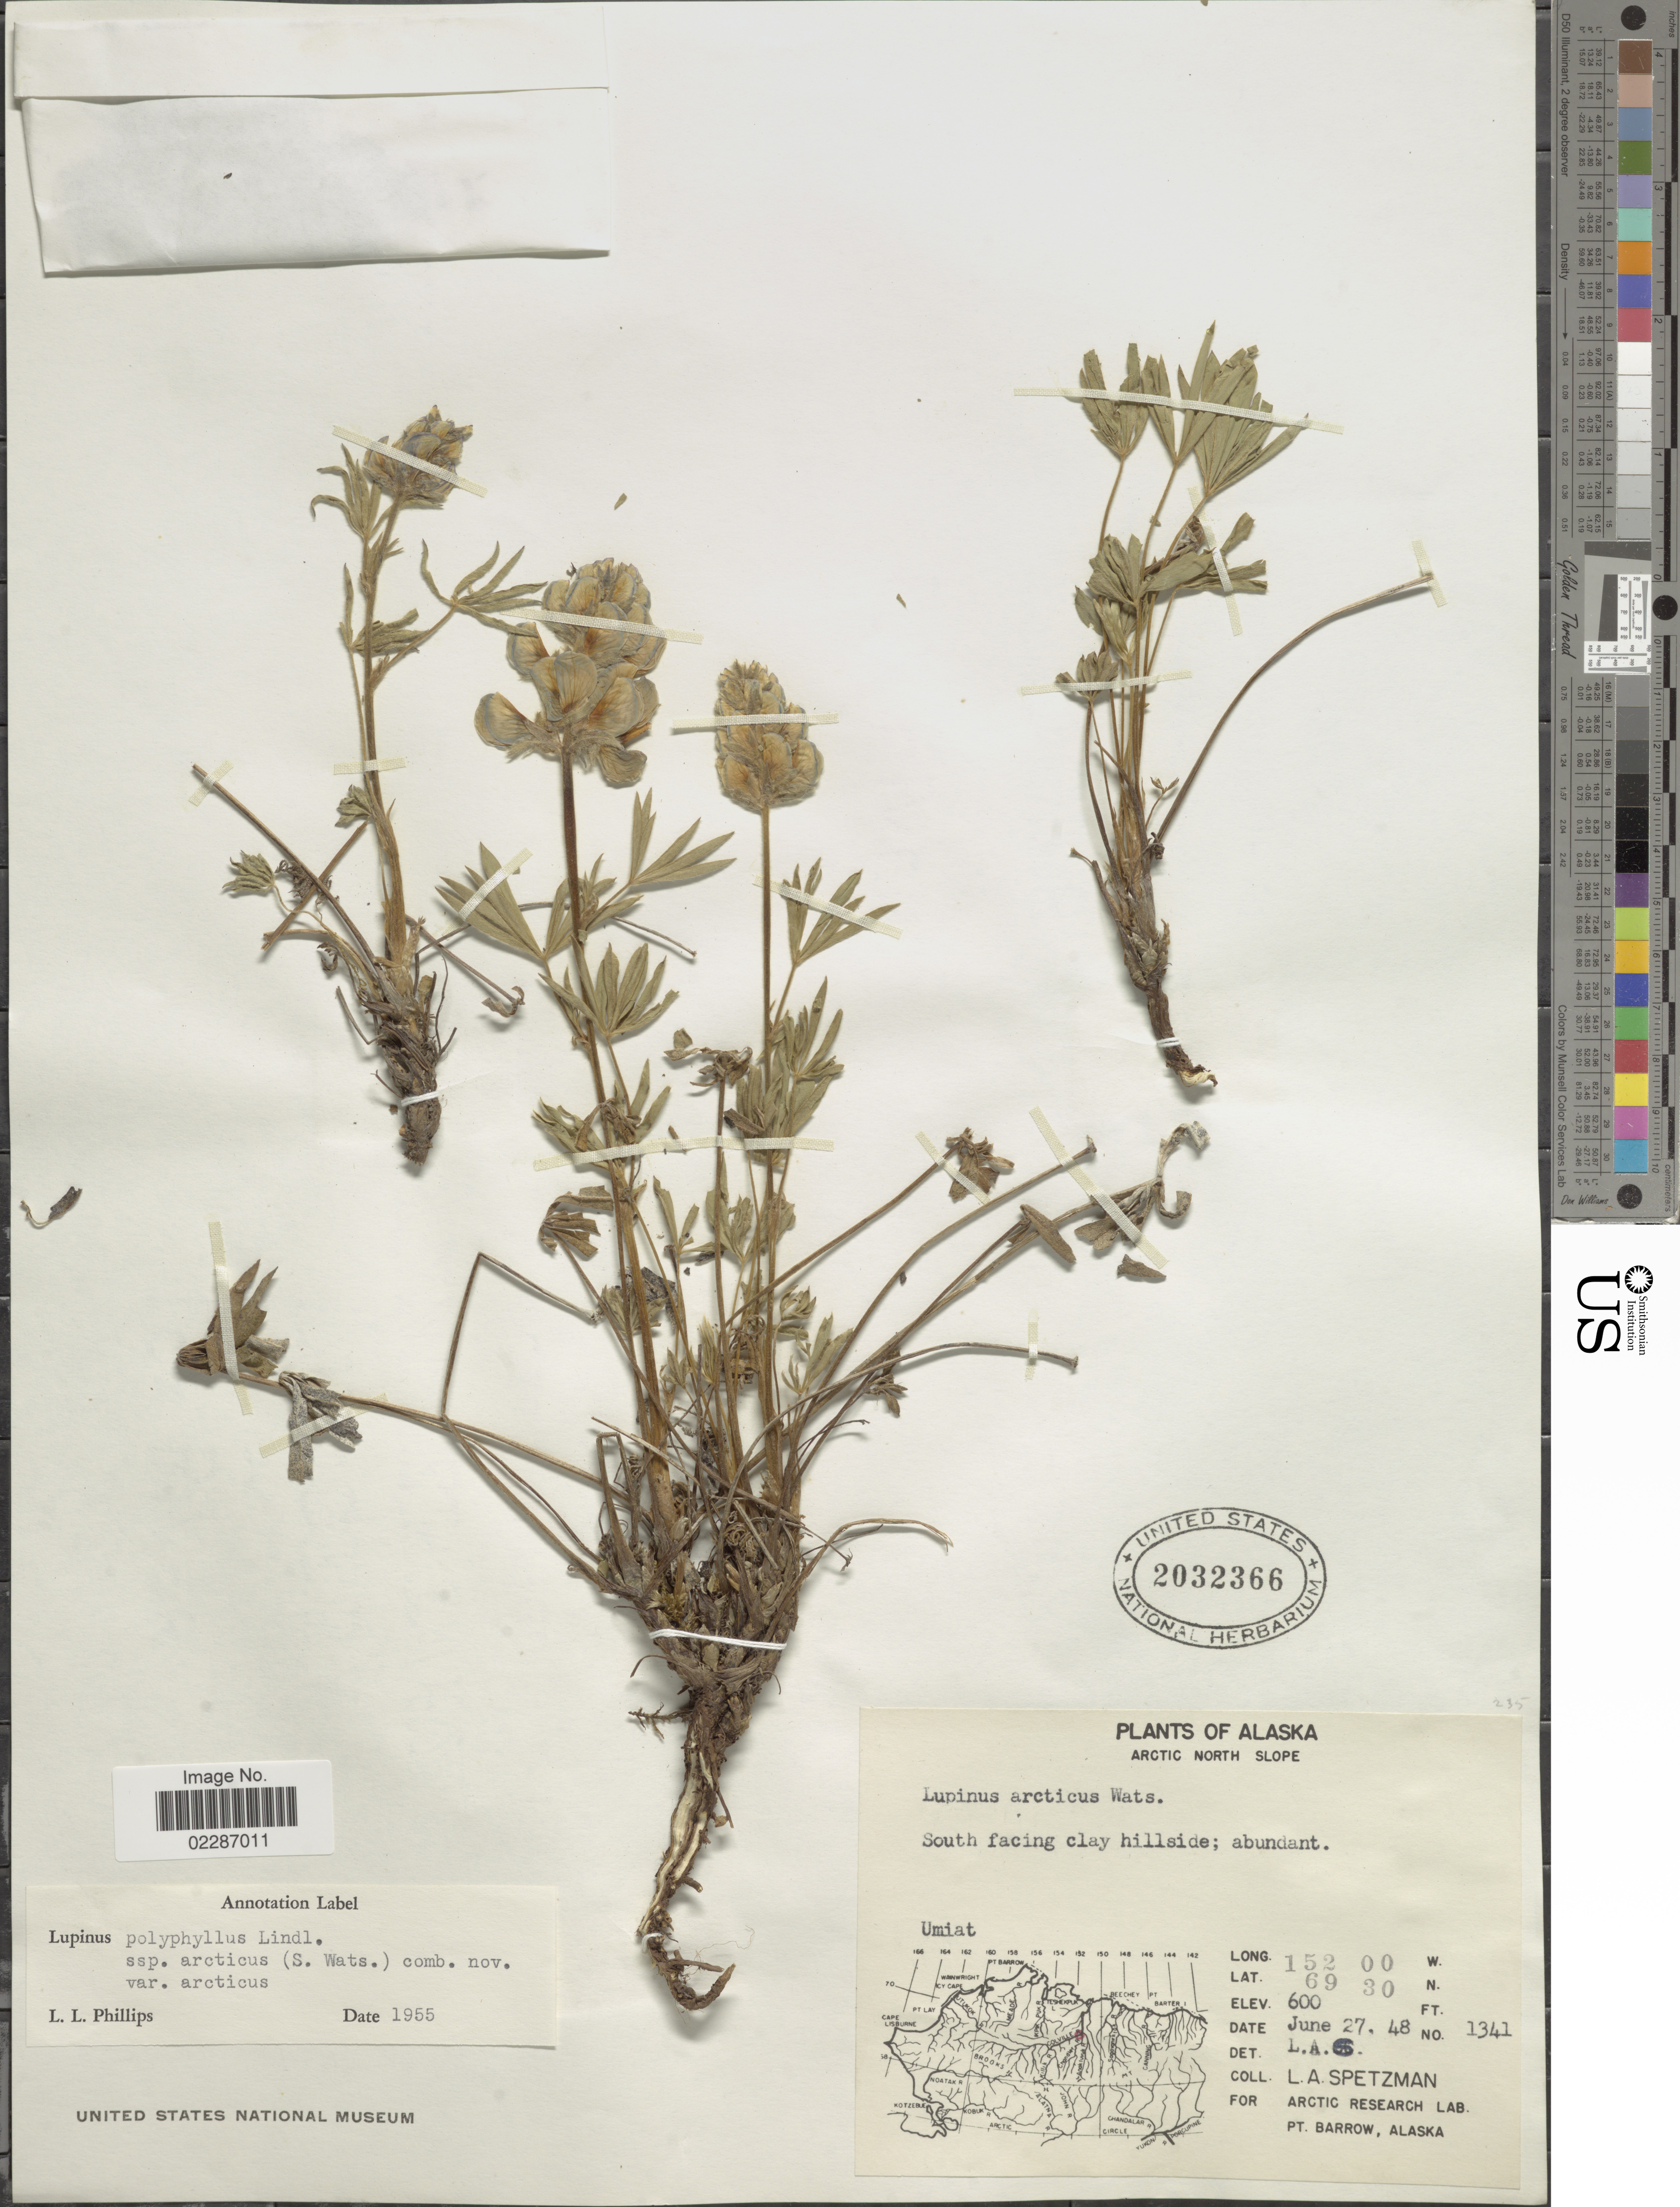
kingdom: Plantae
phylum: Tracheophyta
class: Magnoliopsida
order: Fabales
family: Fabaceae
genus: Lupinus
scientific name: Lupinus arcticus subsp. arcticus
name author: S. Watson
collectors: L. Spetzman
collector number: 1341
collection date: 1948-06-27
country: United States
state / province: Alaska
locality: Arctic North Slope, Umiat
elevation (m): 183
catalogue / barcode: US 2032366